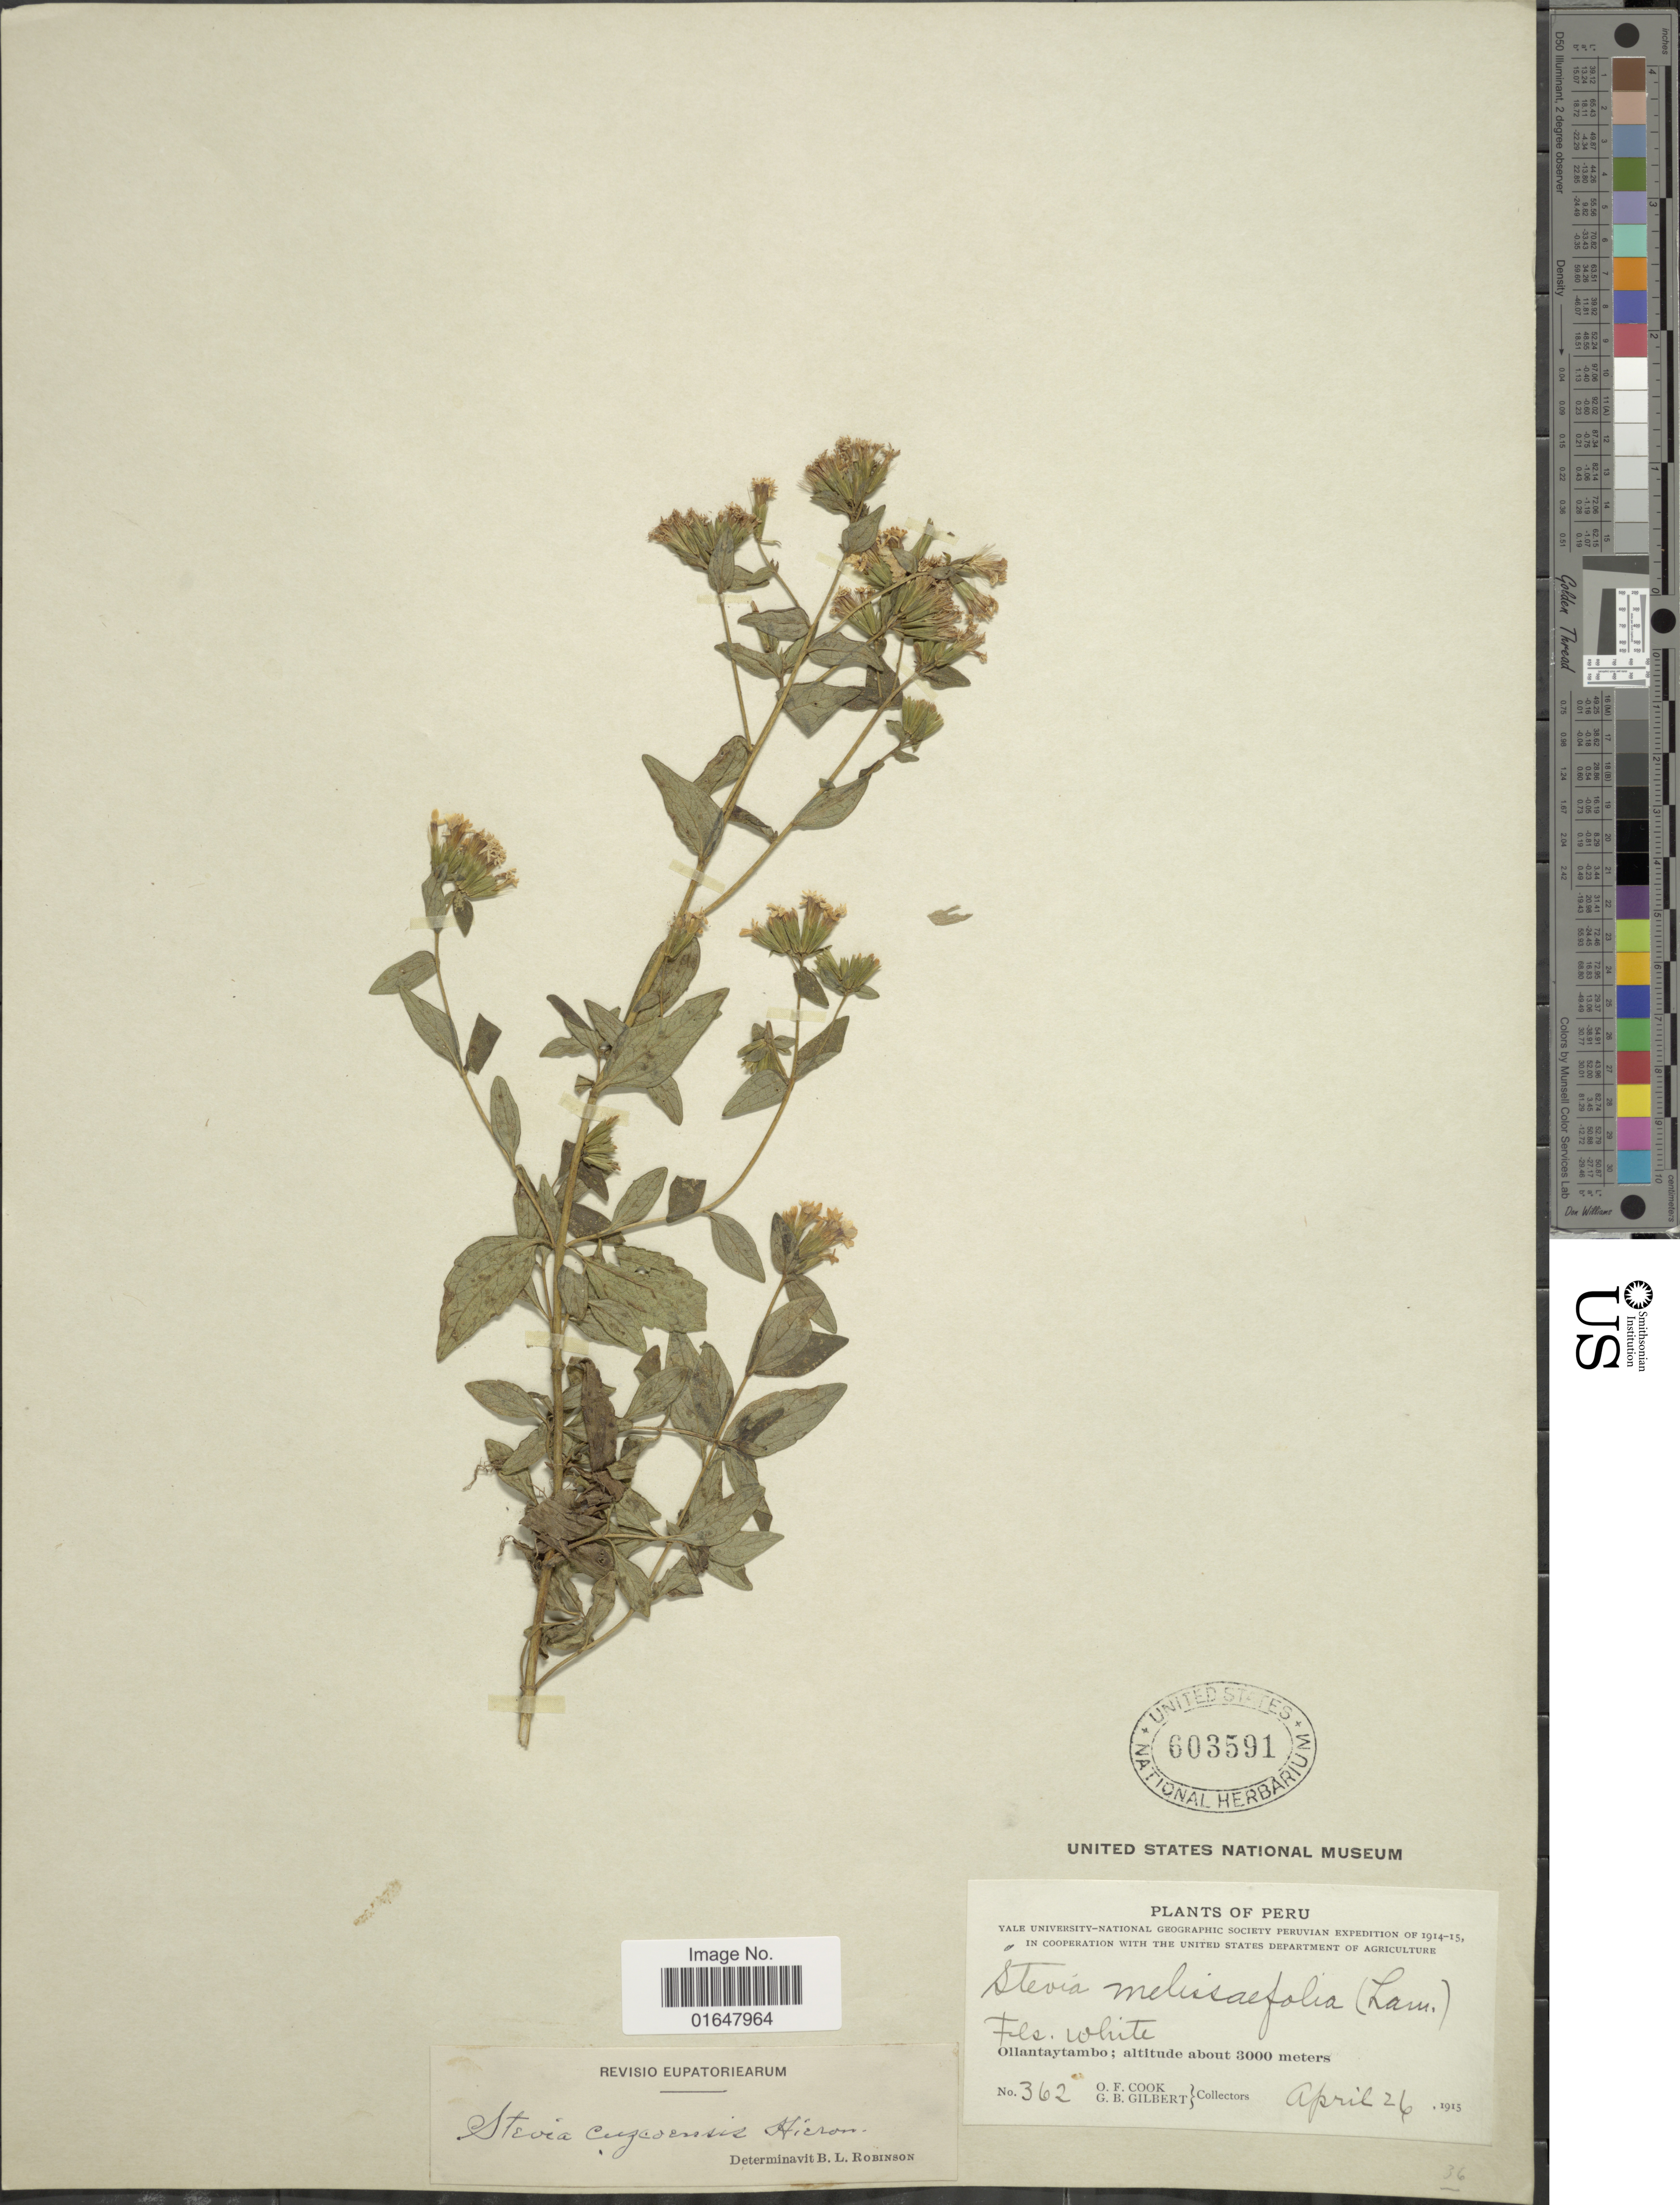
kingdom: Plantae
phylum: Tracheophyta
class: Magnoliopsida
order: Asterales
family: Asteraceae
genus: Stevia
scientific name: Stevia cuzcoensis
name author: Hieron. in Urb.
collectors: O. F. Cook & G. B. Gilbert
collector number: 362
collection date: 1915-04-26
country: Peru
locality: Ollantaytmbo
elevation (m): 3000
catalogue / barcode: US 603591